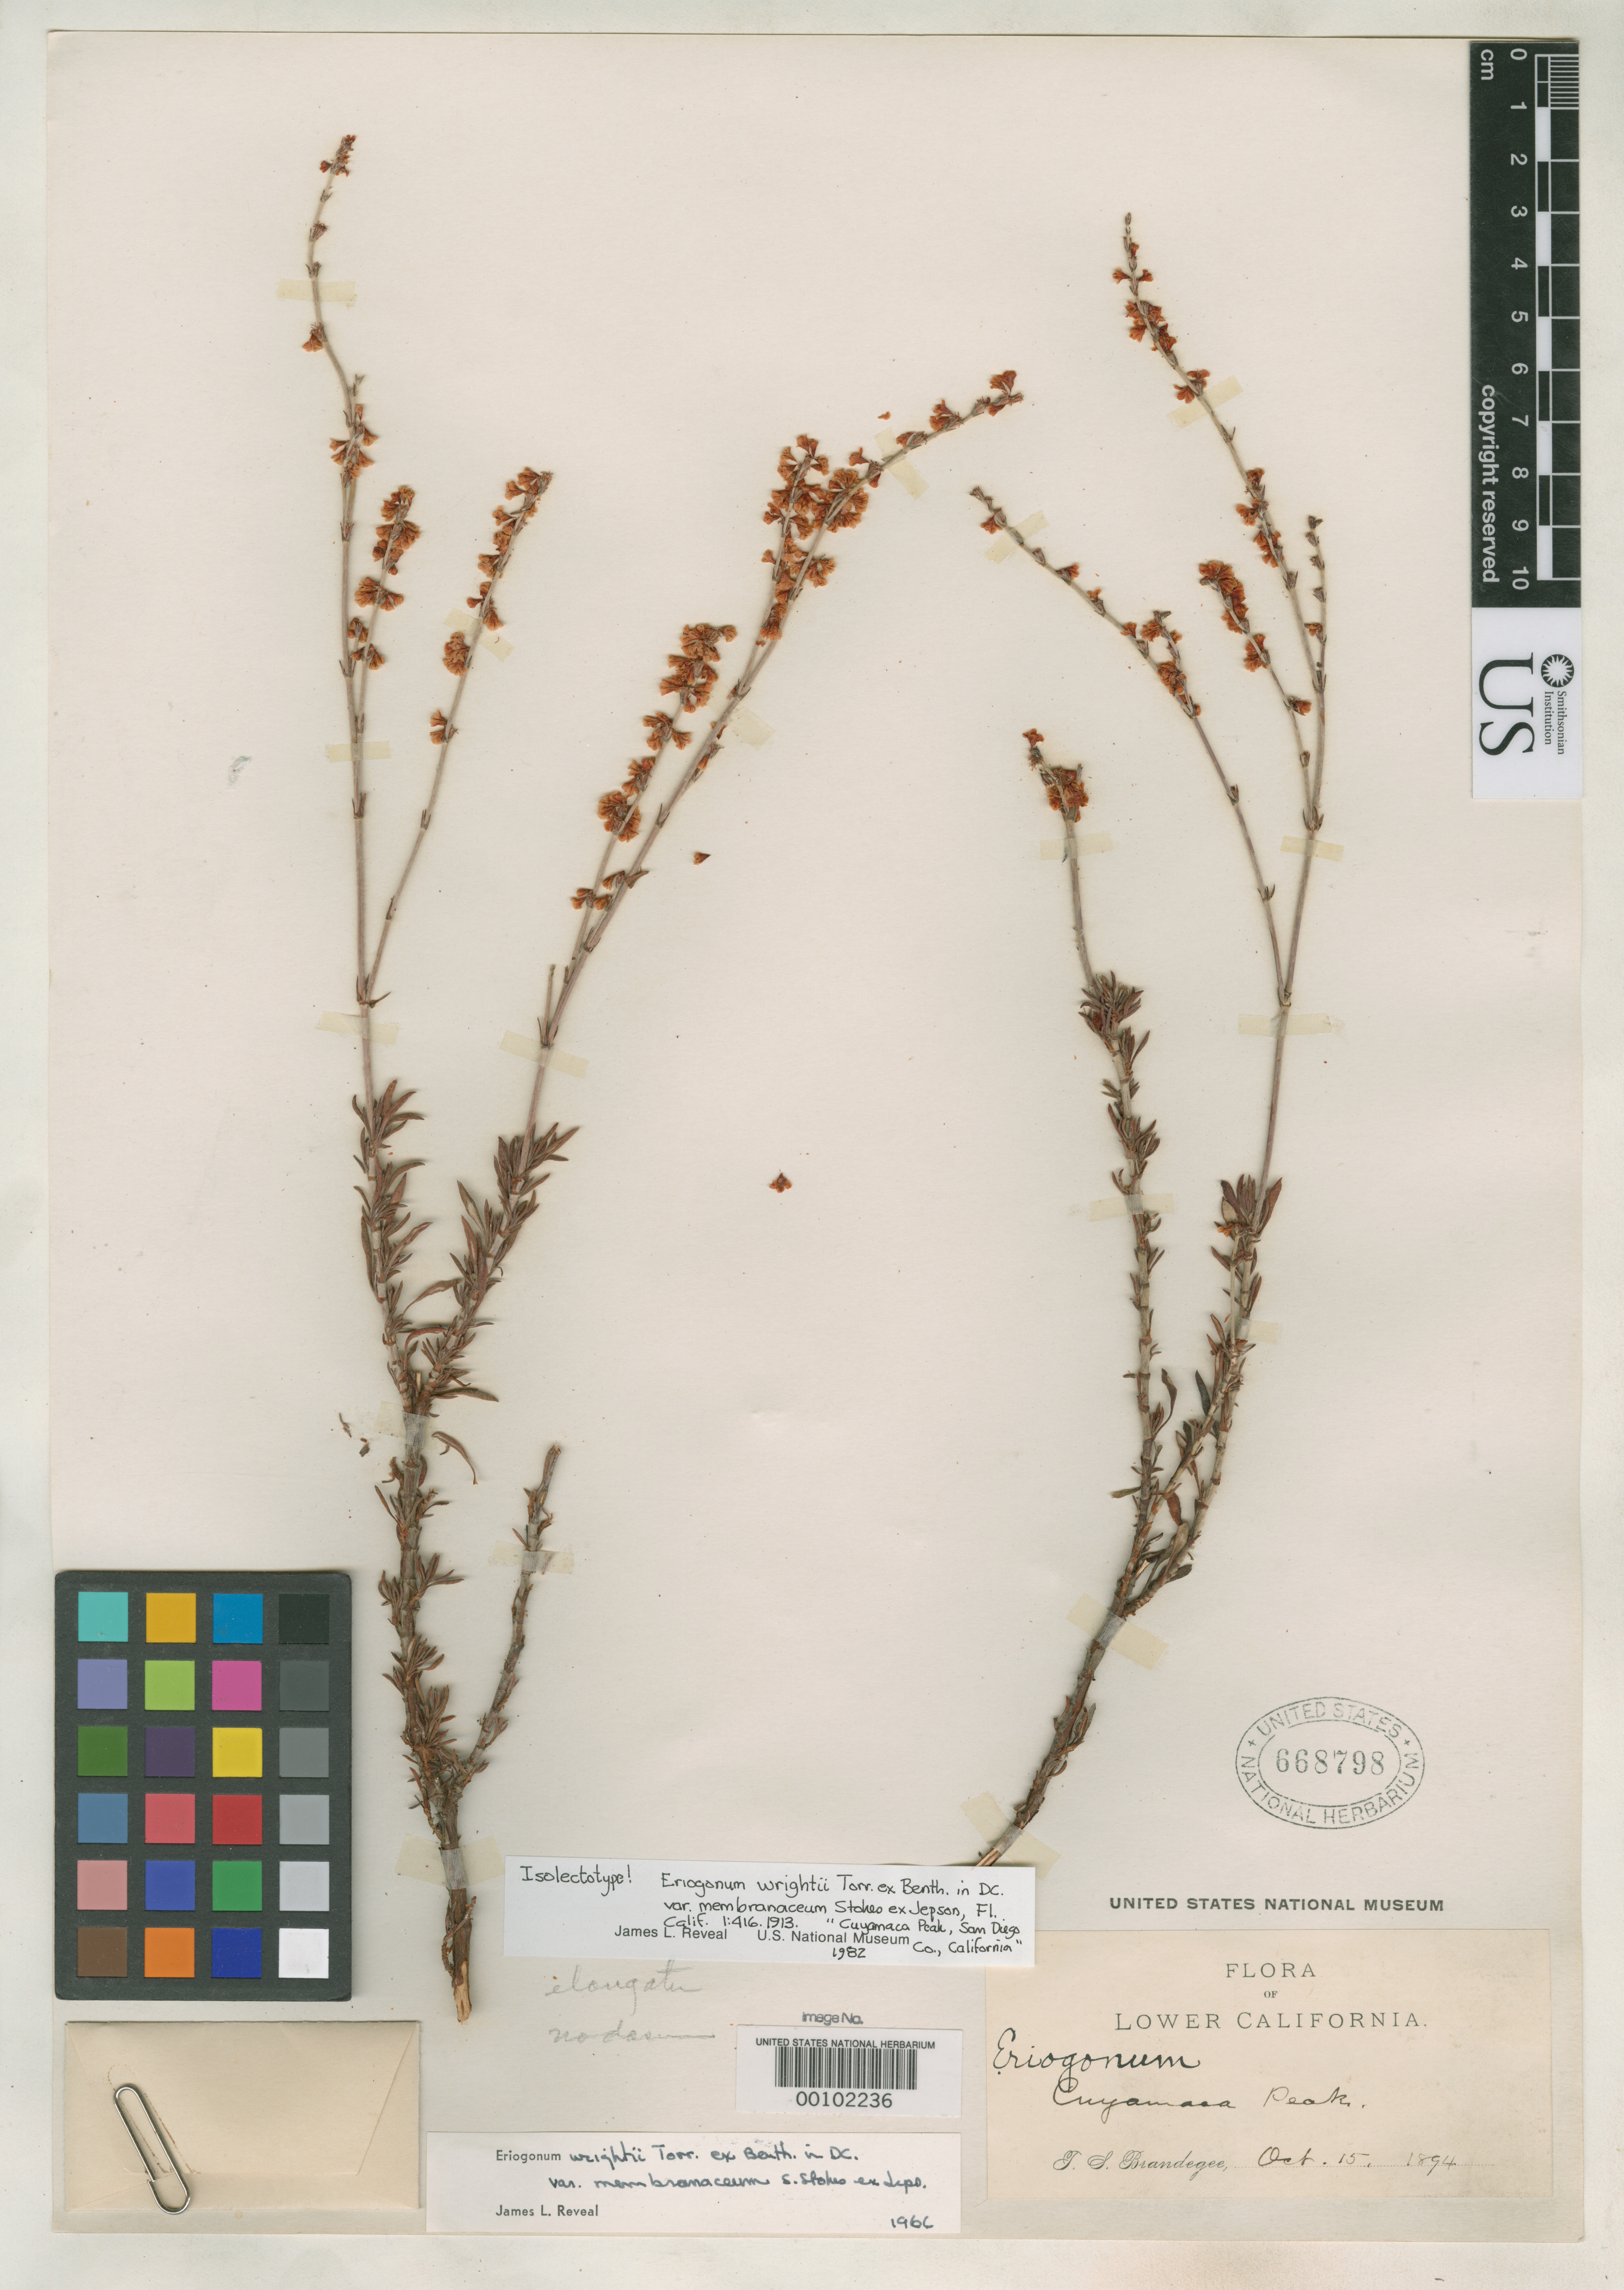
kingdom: Plantae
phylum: Tracheophyta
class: Magnoliopsida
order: Caryophyllales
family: Polygonaceae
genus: Eriogonum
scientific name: Eriogonum wrightii var. membranaceum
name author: S. Stokes ex Jeps.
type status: Isolectotype; Syntype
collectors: T. S. Brandegee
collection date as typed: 15 Oct 1894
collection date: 1894-10-15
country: United States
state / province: California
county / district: San Diego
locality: Cuyamaca Peak.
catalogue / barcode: US 668798